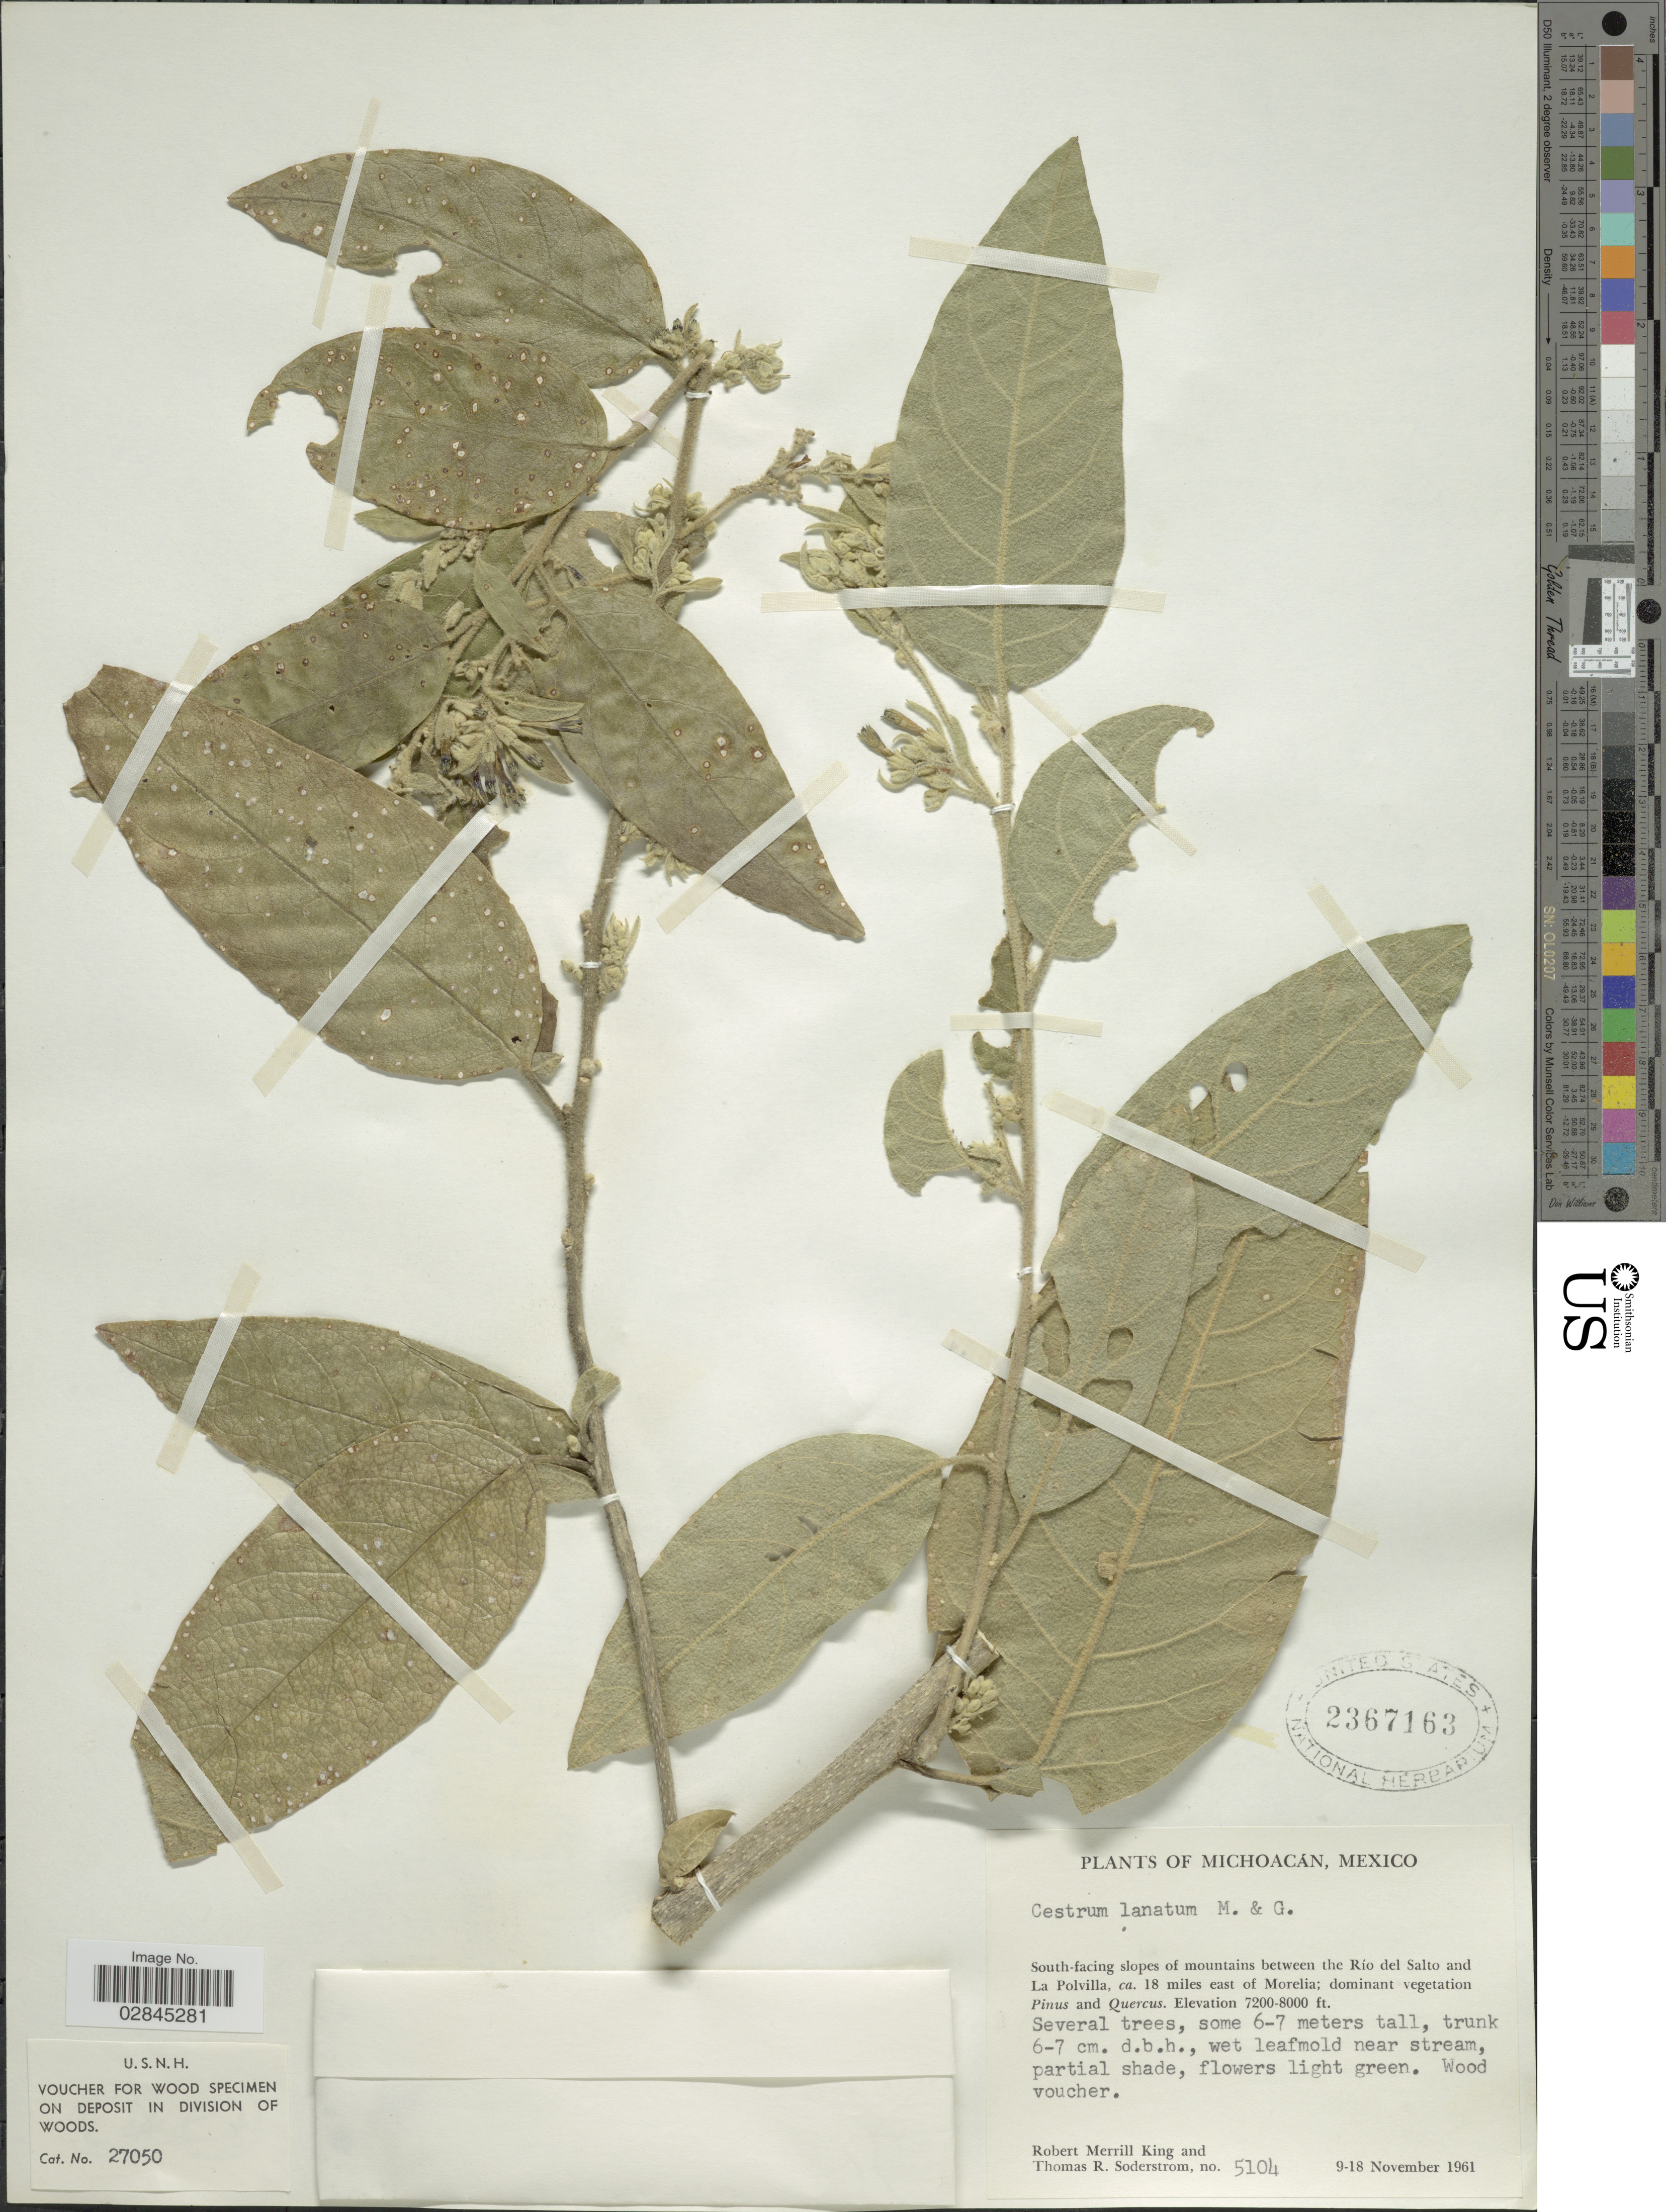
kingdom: Plantae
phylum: Tracheophyta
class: Magnoliopsida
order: Solanales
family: Solanaceae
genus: Cestrum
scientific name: Cestrum tomentosum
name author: L. f.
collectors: R. M. King & T. R. Soderstrom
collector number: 5104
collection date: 1961-11-09/1961-11-18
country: Mexico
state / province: Michoacán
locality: South-facing slopes of mountains between the Río del Salto and La Polvilla, ca. 18 miles east of Morelia.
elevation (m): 2195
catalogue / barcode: US 2367163